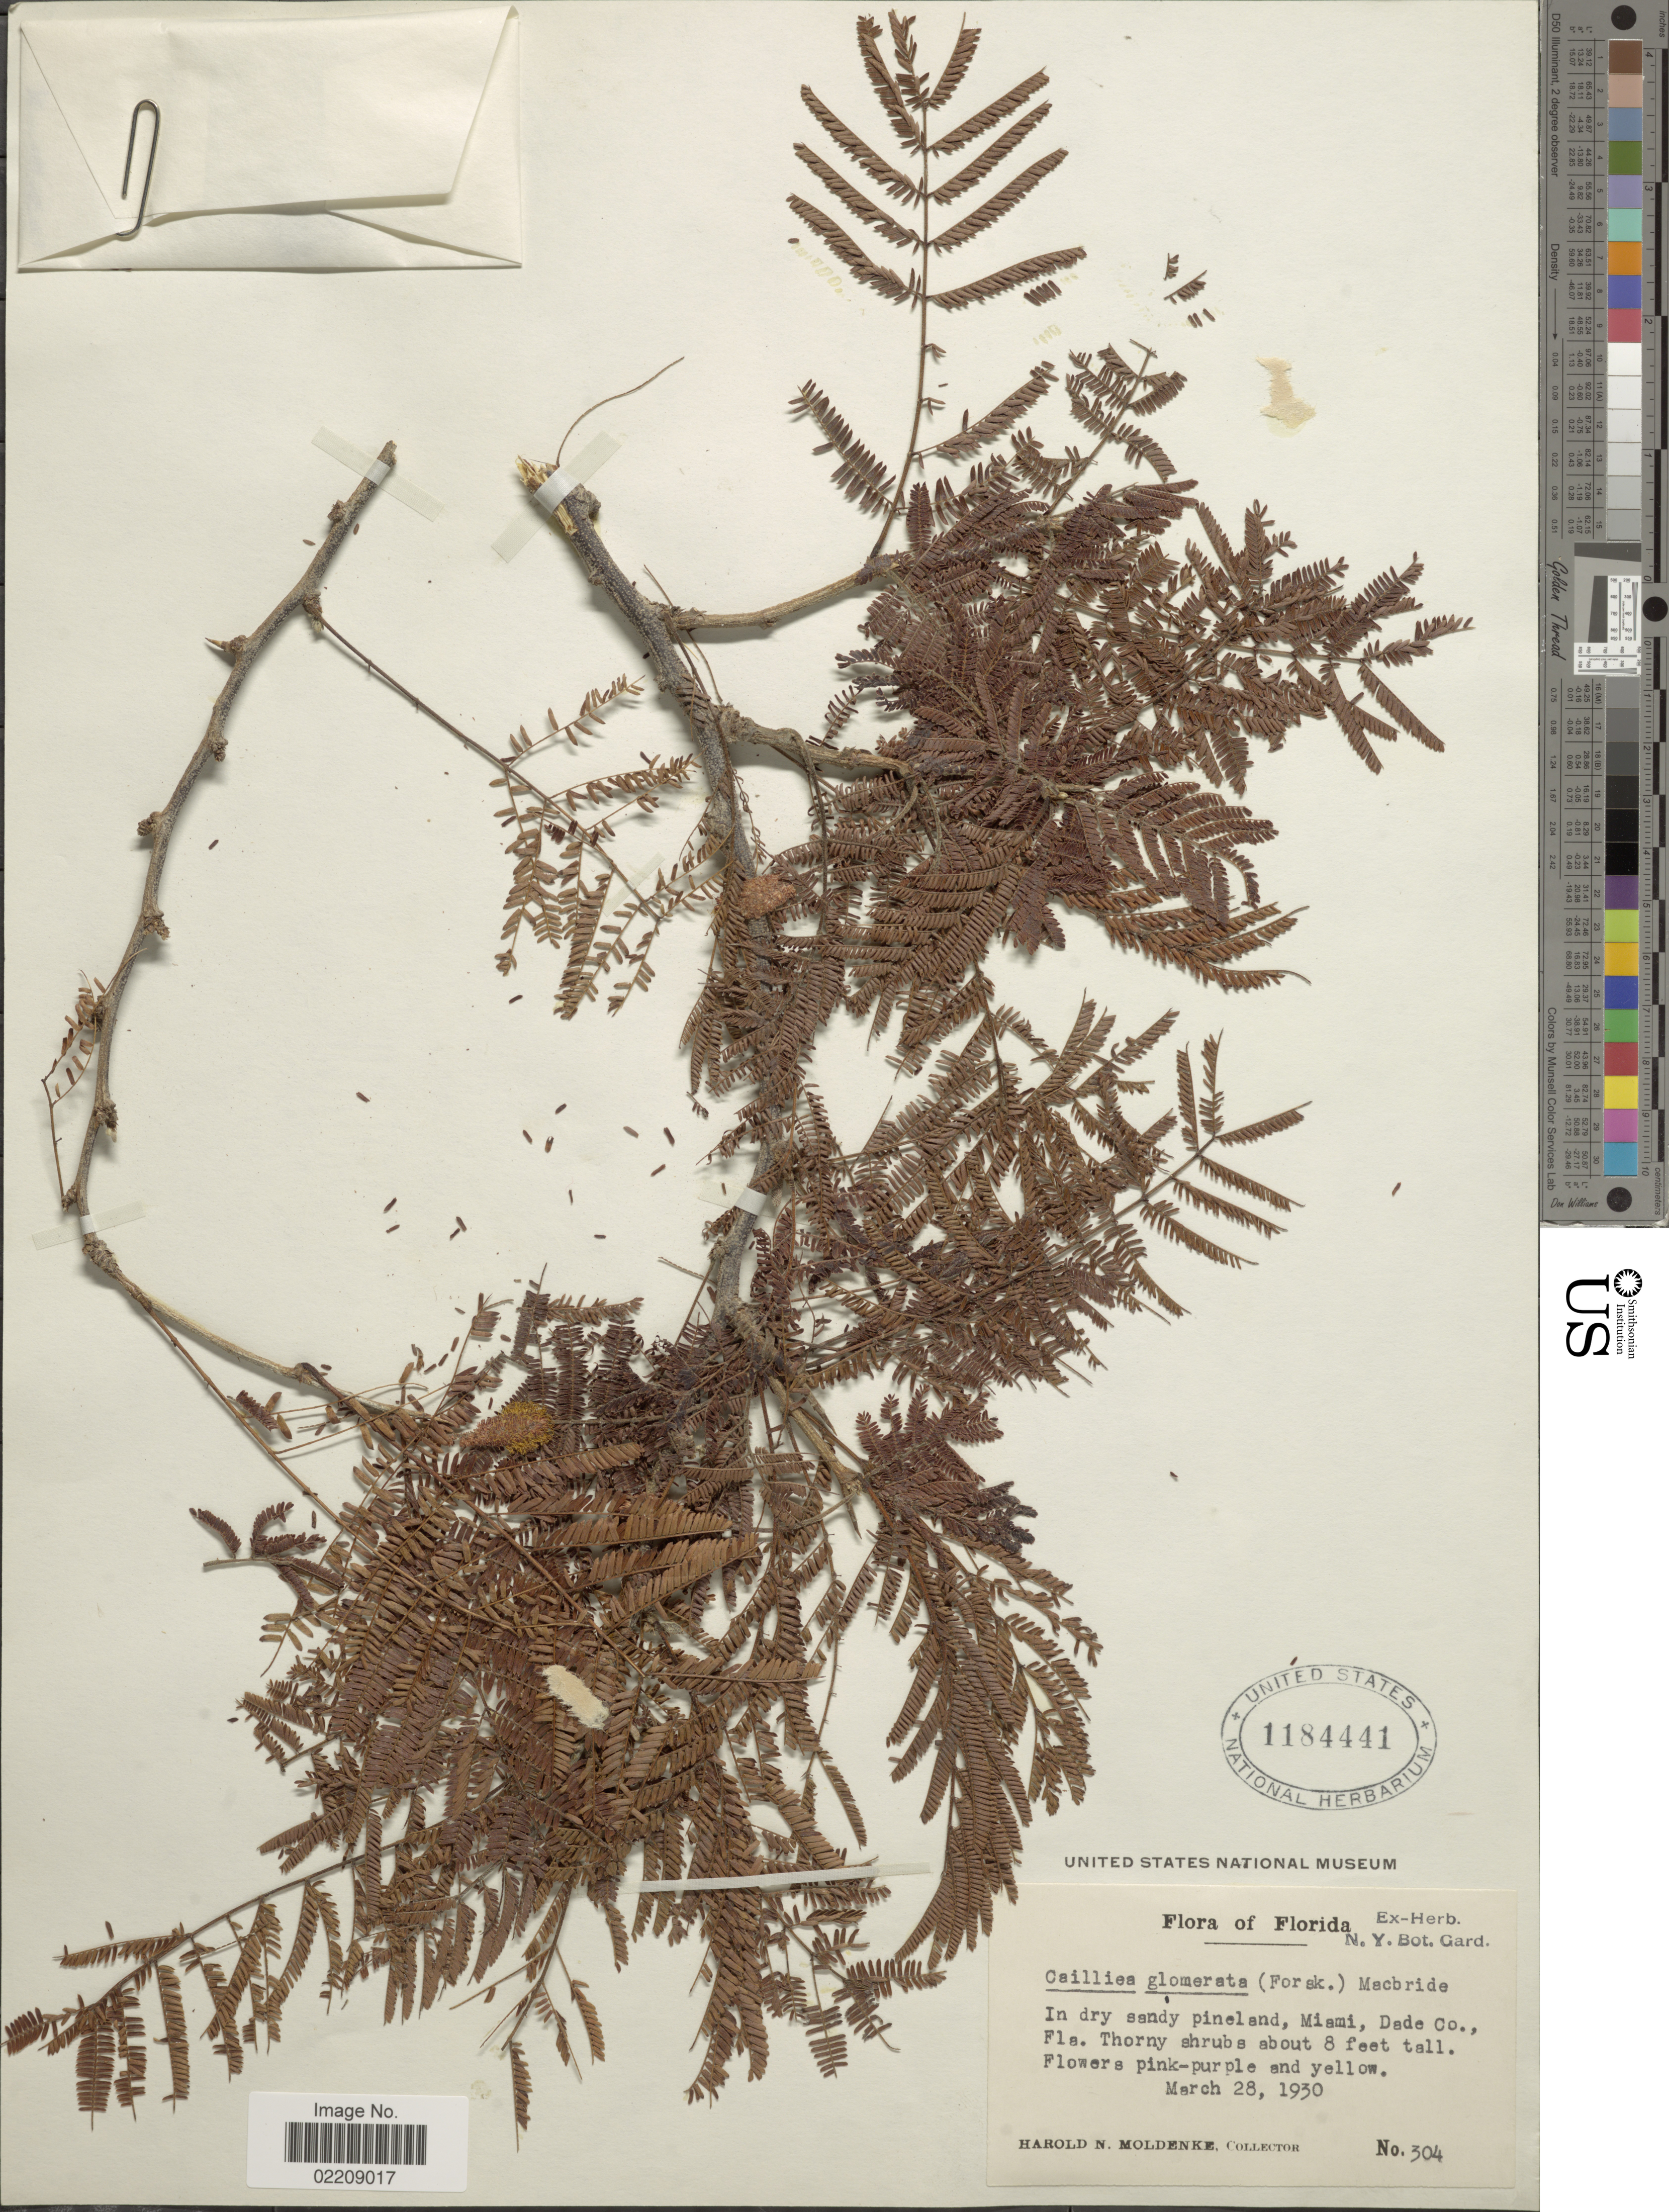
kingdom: Plantae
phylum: Tracheophyta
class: Magnoliopsida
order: Fabales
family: Fabaceae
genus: Dichrostachys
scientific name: Dichrostachys glomerata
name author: (Forssk.) Chiov.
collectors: H. N. Moldenke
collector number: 304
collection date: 1930-03-28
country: United States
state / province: Florida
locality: In dry sandy pineland, Miami, Dade Co,, Fla.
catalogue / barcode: US 1184441